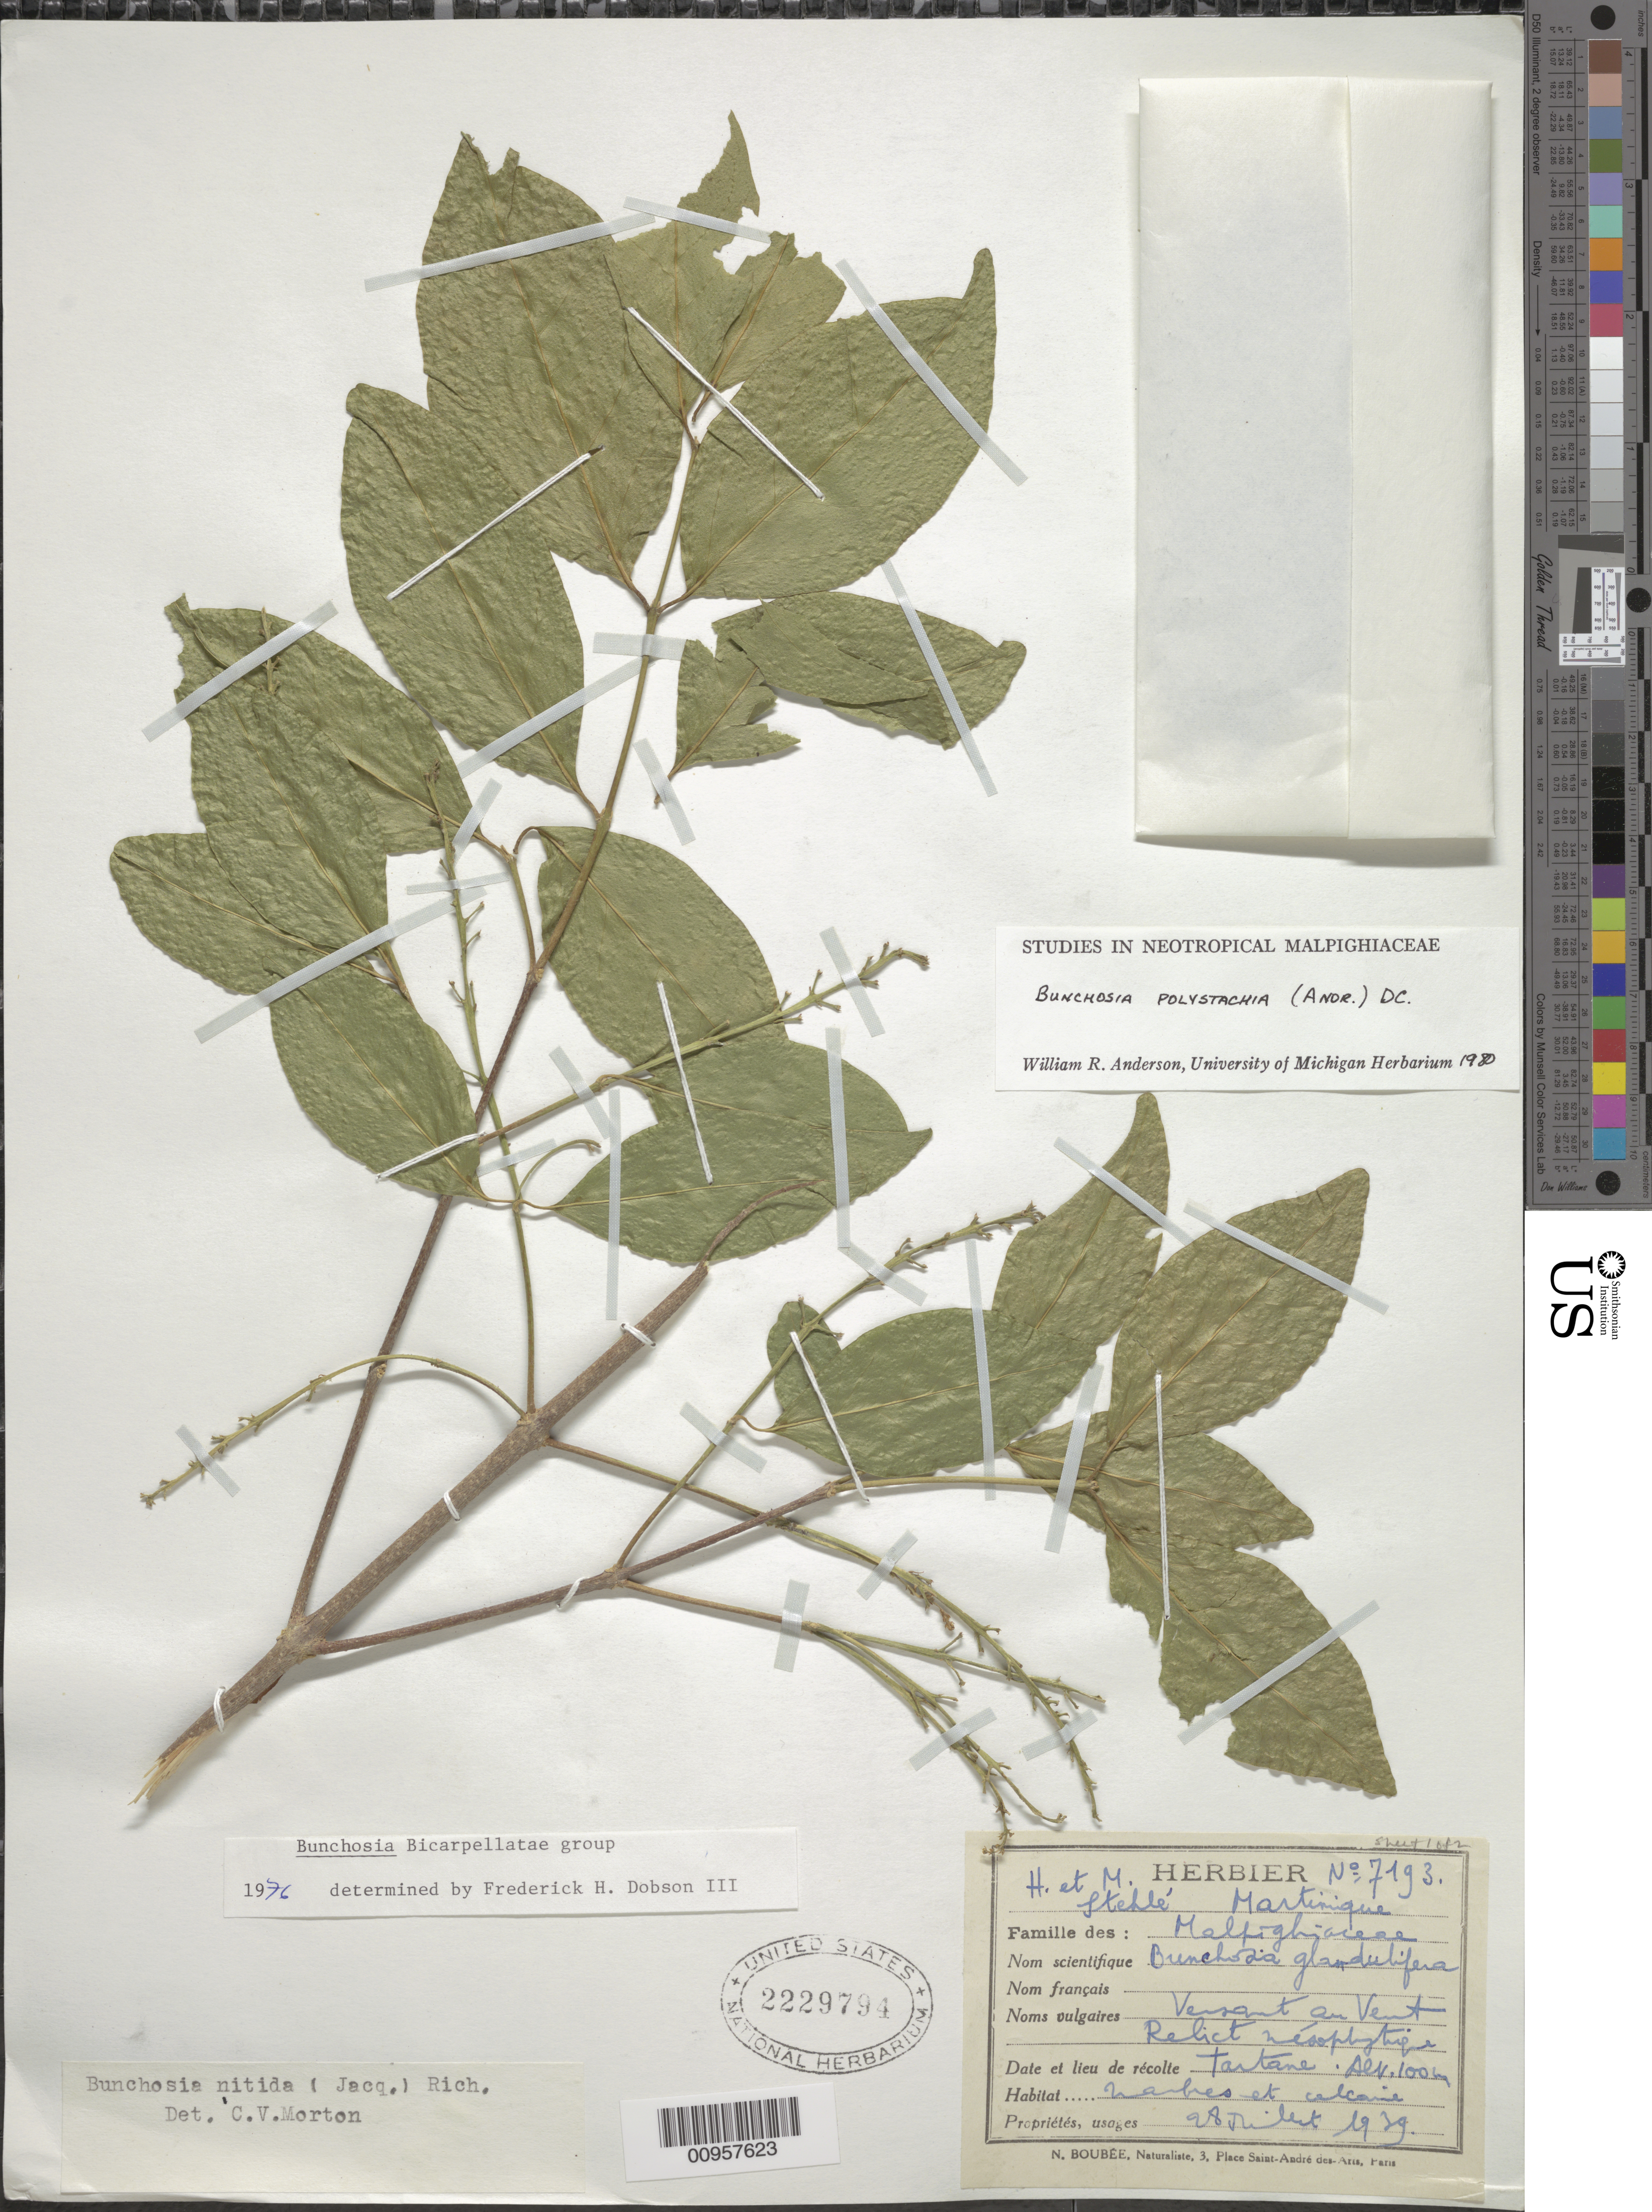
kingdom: Plantae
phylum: Tracheophyta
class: Magnoliopsida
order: Malpighiales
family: Malpighiaceae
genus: Bunchosia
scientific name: Bunchosia polystachya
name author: (Andrews) DC.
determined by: Anderson, W. R., (MICH), University of Michigan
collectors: H. Stehlé & M. Stehlé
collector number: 7193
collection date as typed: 28 Jul 1939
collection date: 1939-07-28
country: Martinique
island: Martinique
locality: Versant au Vent, Tartane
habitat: Relicts mésophytiques; marbes et calcaire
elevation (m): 100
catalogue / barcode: US 2229794